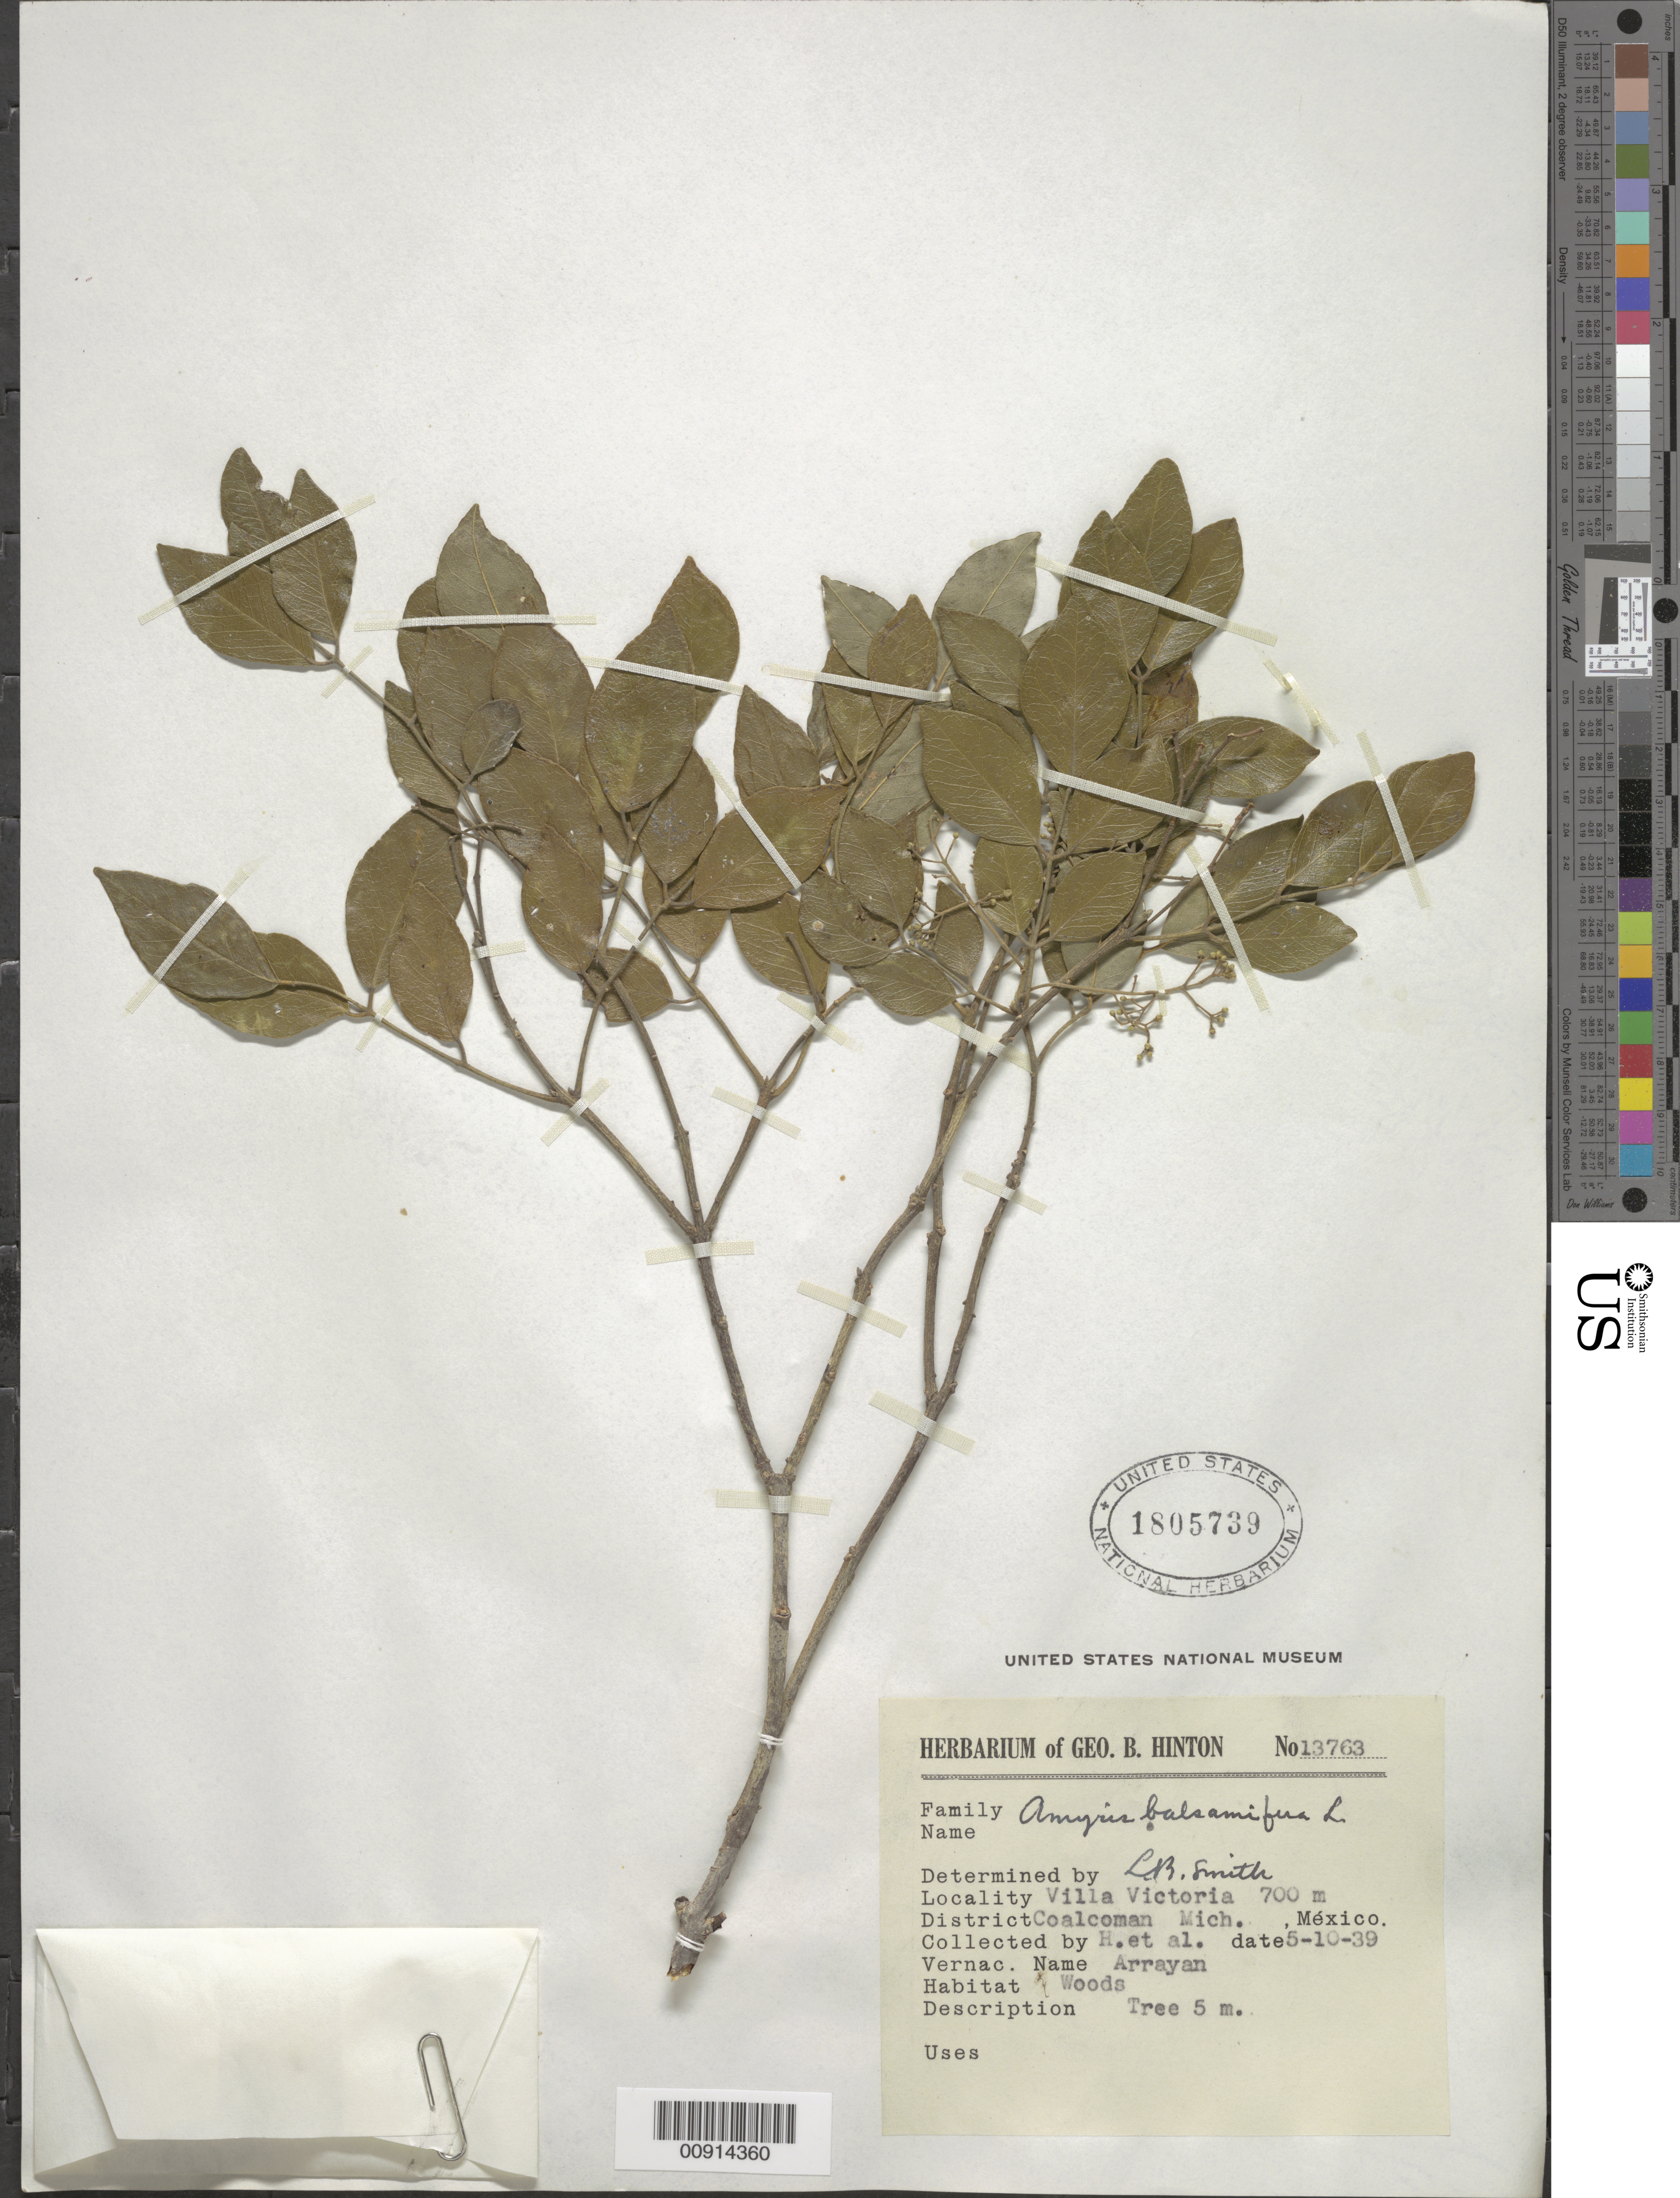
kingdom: Plantae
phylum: Tracheophyta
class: Magnoliopsida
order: Sapindales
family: Rutaceae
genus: Amyris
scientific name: Amyris balsamifera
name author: L.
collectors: G. B. Hinton & et al.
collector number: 13763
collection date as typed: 10 May 1939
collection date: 1939-05-10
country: Mexico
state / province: Michoacán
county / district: Coalcomán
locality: Villa Victoria, District Coalcomán, Michoacán.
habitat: Woods.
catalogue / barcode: US 1805739